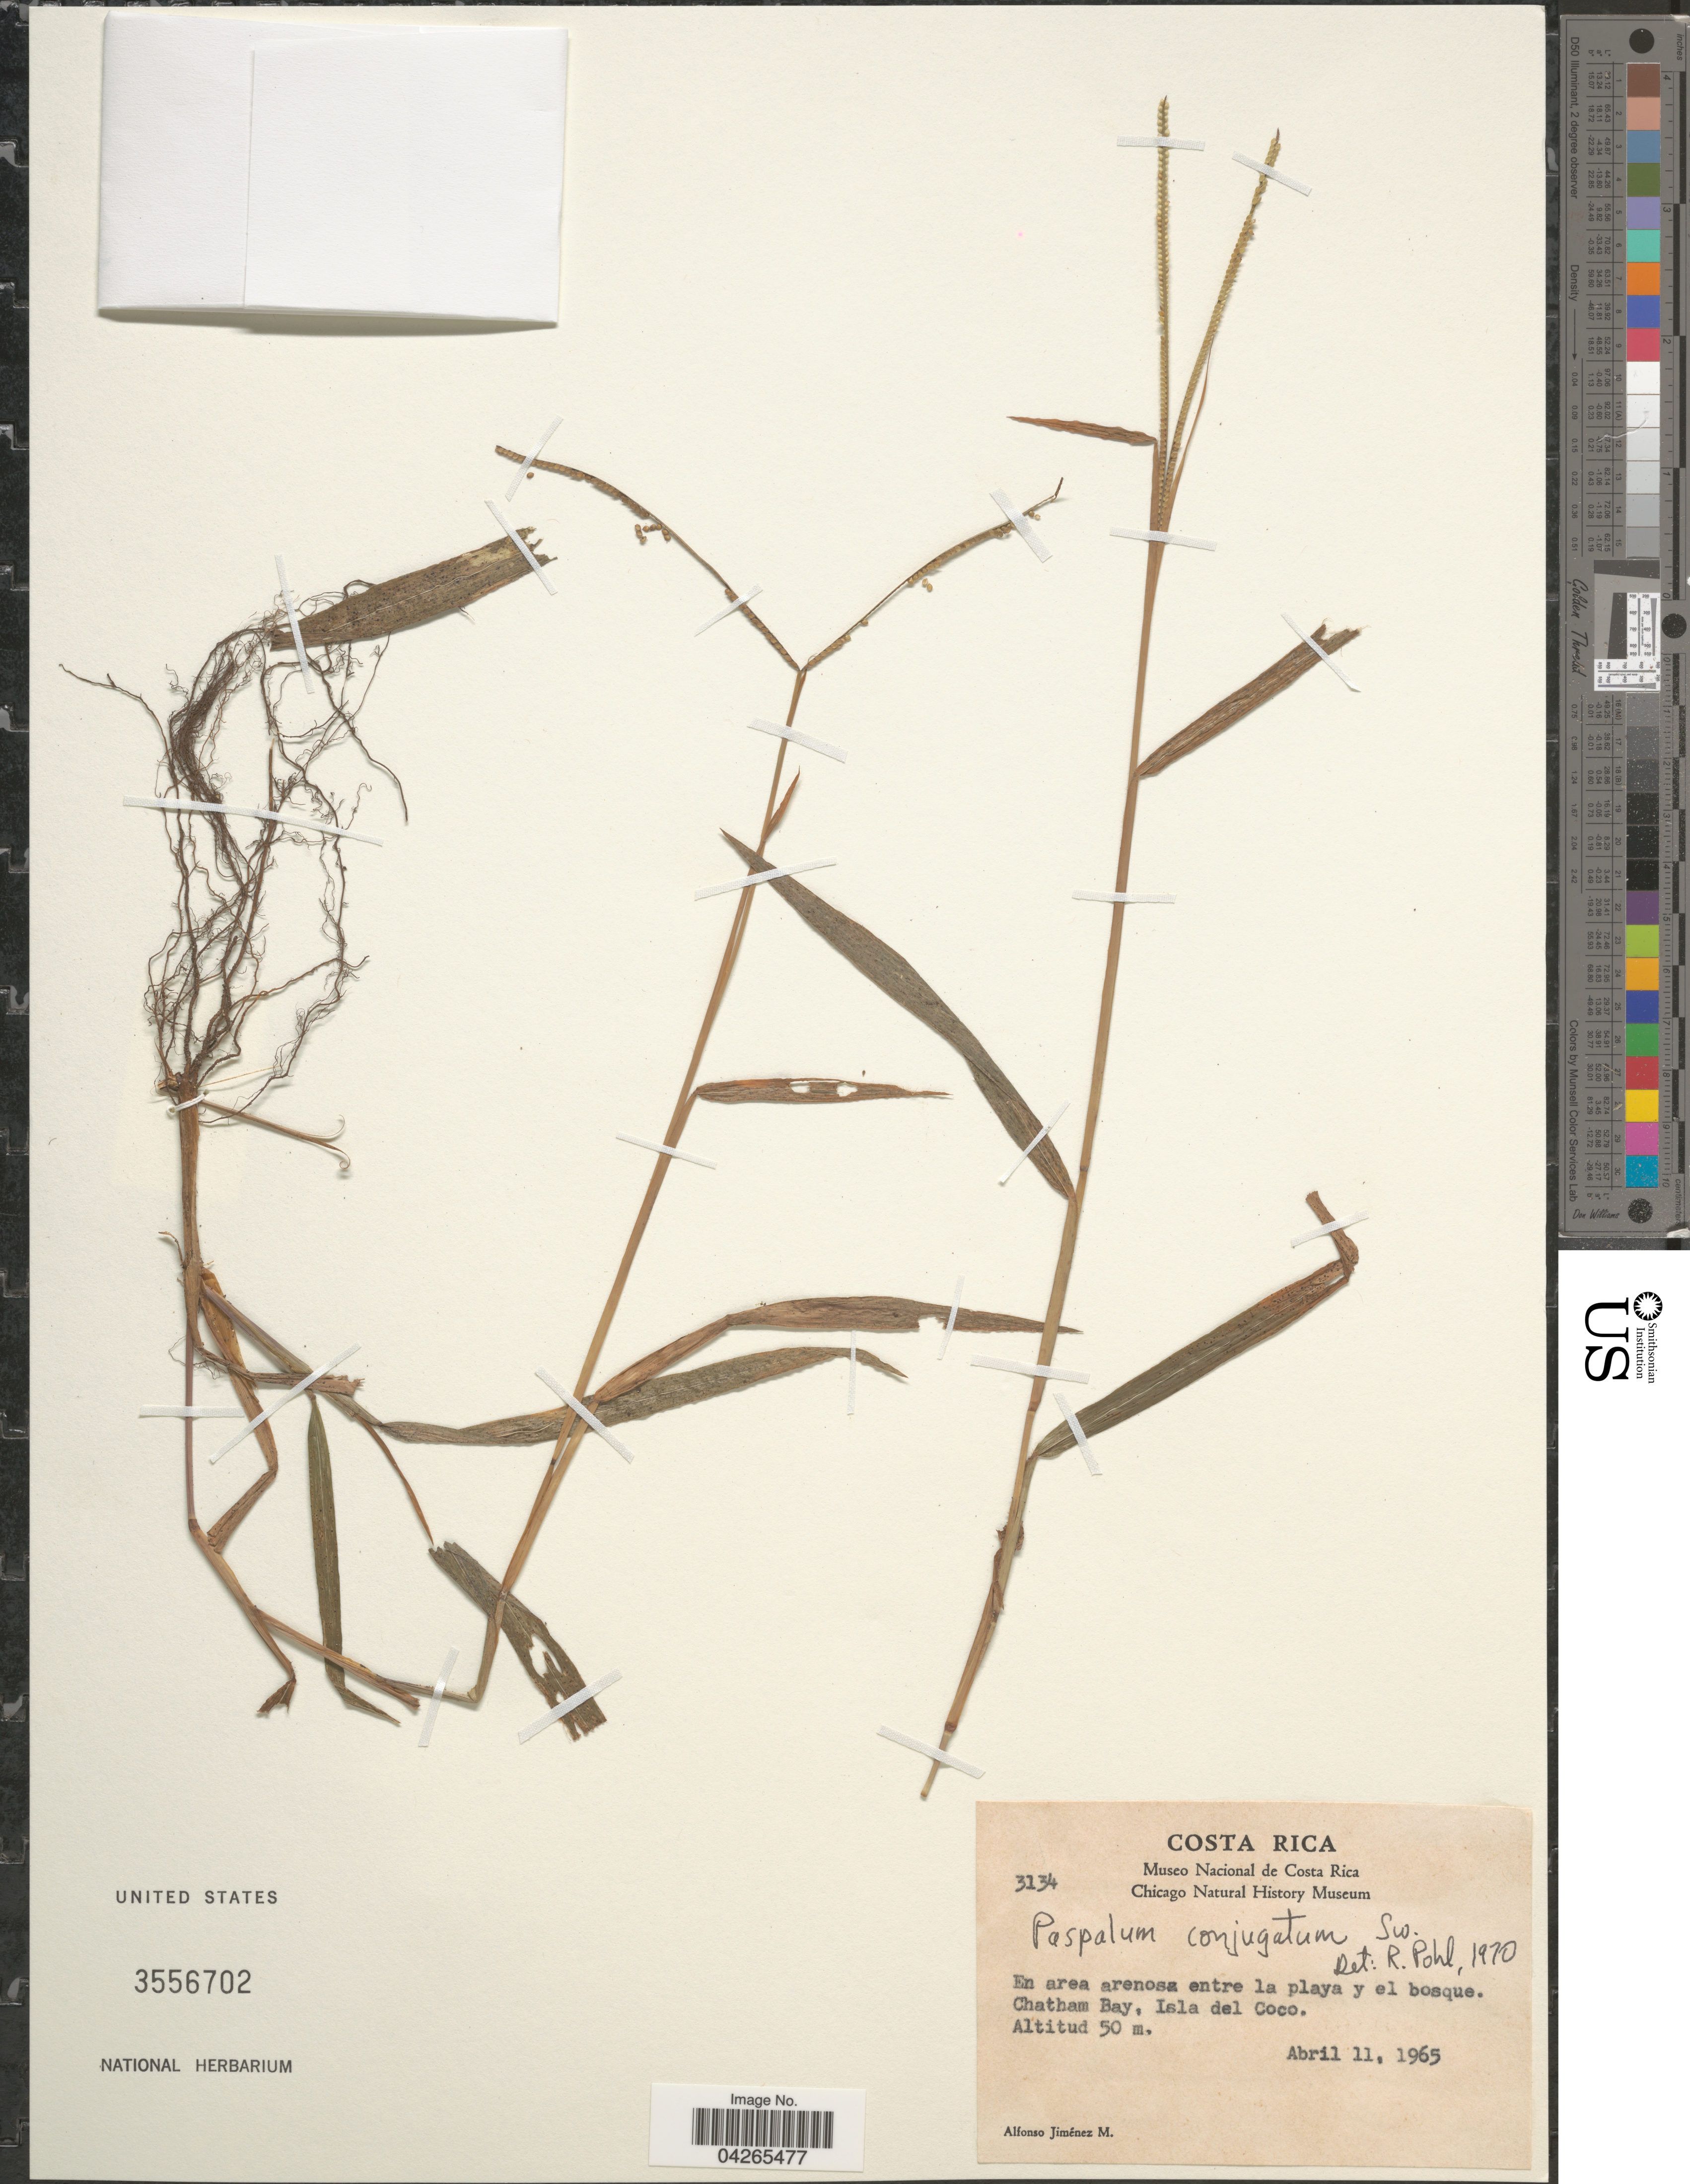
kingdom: Plantae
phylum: Tracheophyta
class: Liliopsida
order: Poales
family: Poaceae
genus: Paspalum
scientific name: Paspalum conjugatum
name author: P.J. Bergius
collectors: A. Jimenez M.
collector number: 3134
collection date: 1965-04-11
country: Costa Rica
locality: En area arenosa entre la playa y el bosque. Chatham Bay, Isla del Coco.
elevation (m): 50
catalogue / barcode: US 3556702